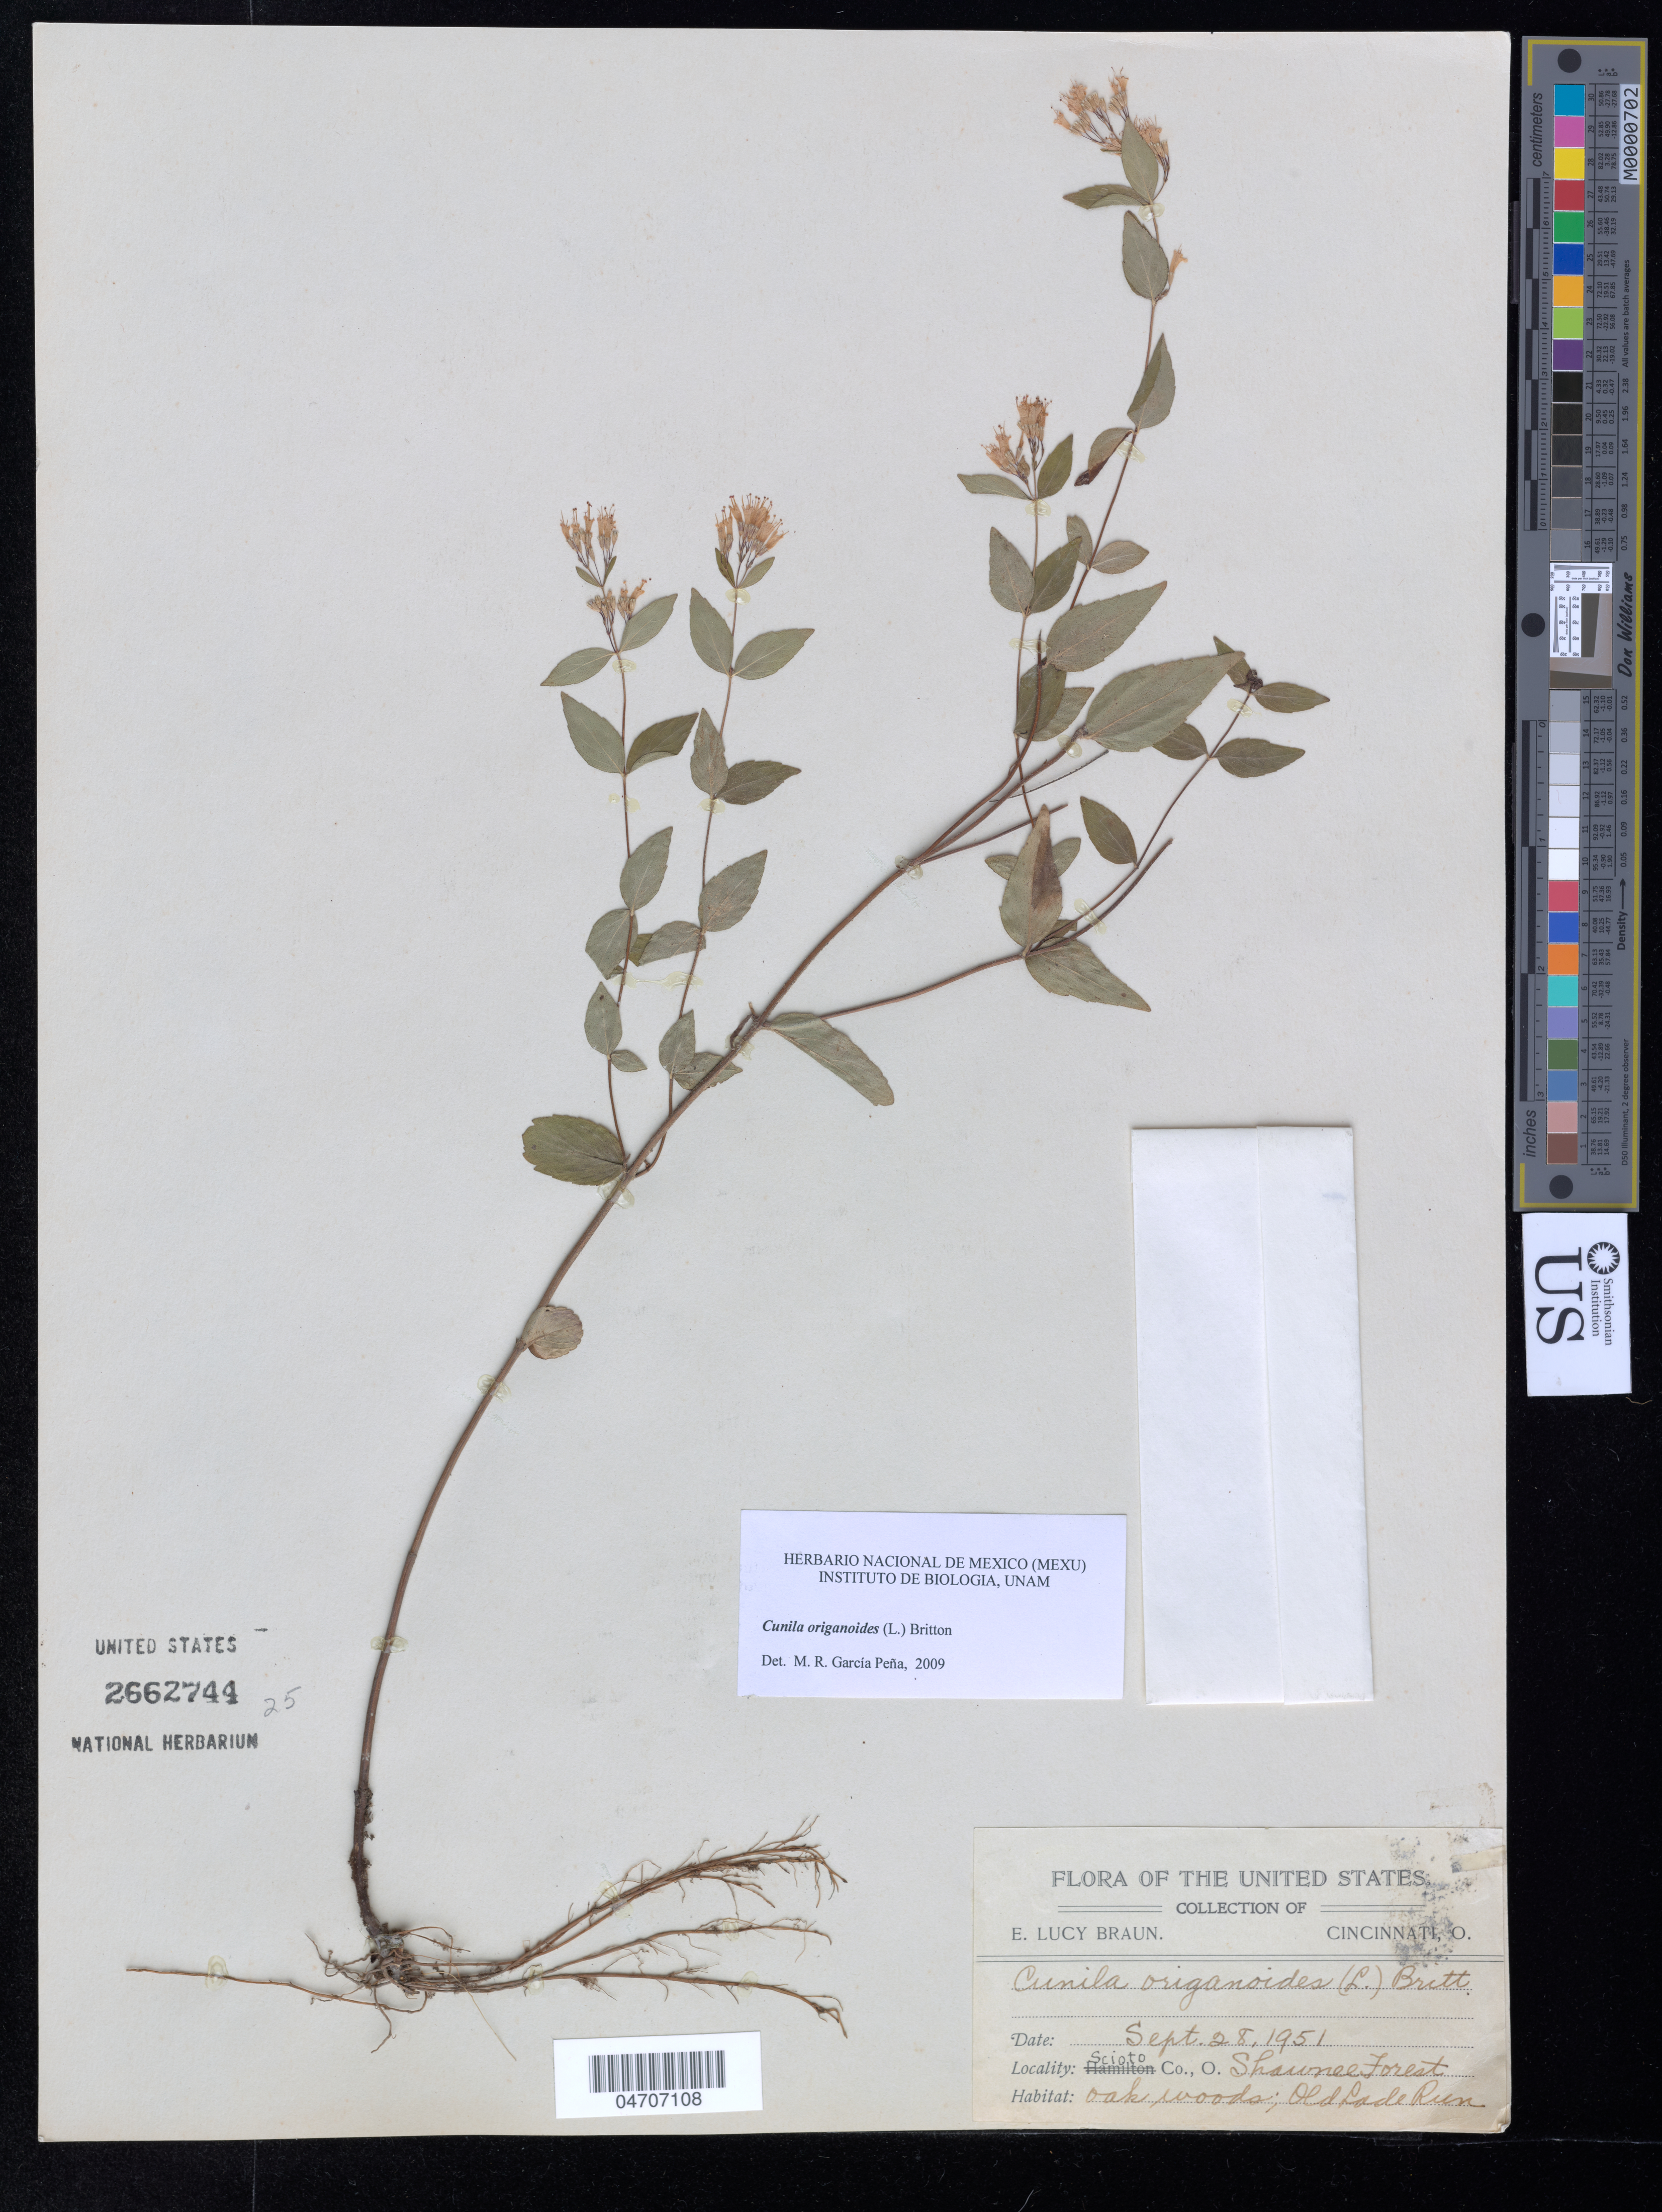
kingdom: Plantae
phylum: Tracheophyta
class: Magnoliopsida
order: Lamiales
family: Lamiaceae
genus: Cunila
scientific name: Cunila origanoides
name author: (L.) Britton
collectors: E. L. Braun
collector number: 25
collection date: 1951-09-28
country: United States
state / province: Ohio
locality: Scioto Co. Shawnee Forest. Old Lade Run.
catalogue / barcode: US 2662744